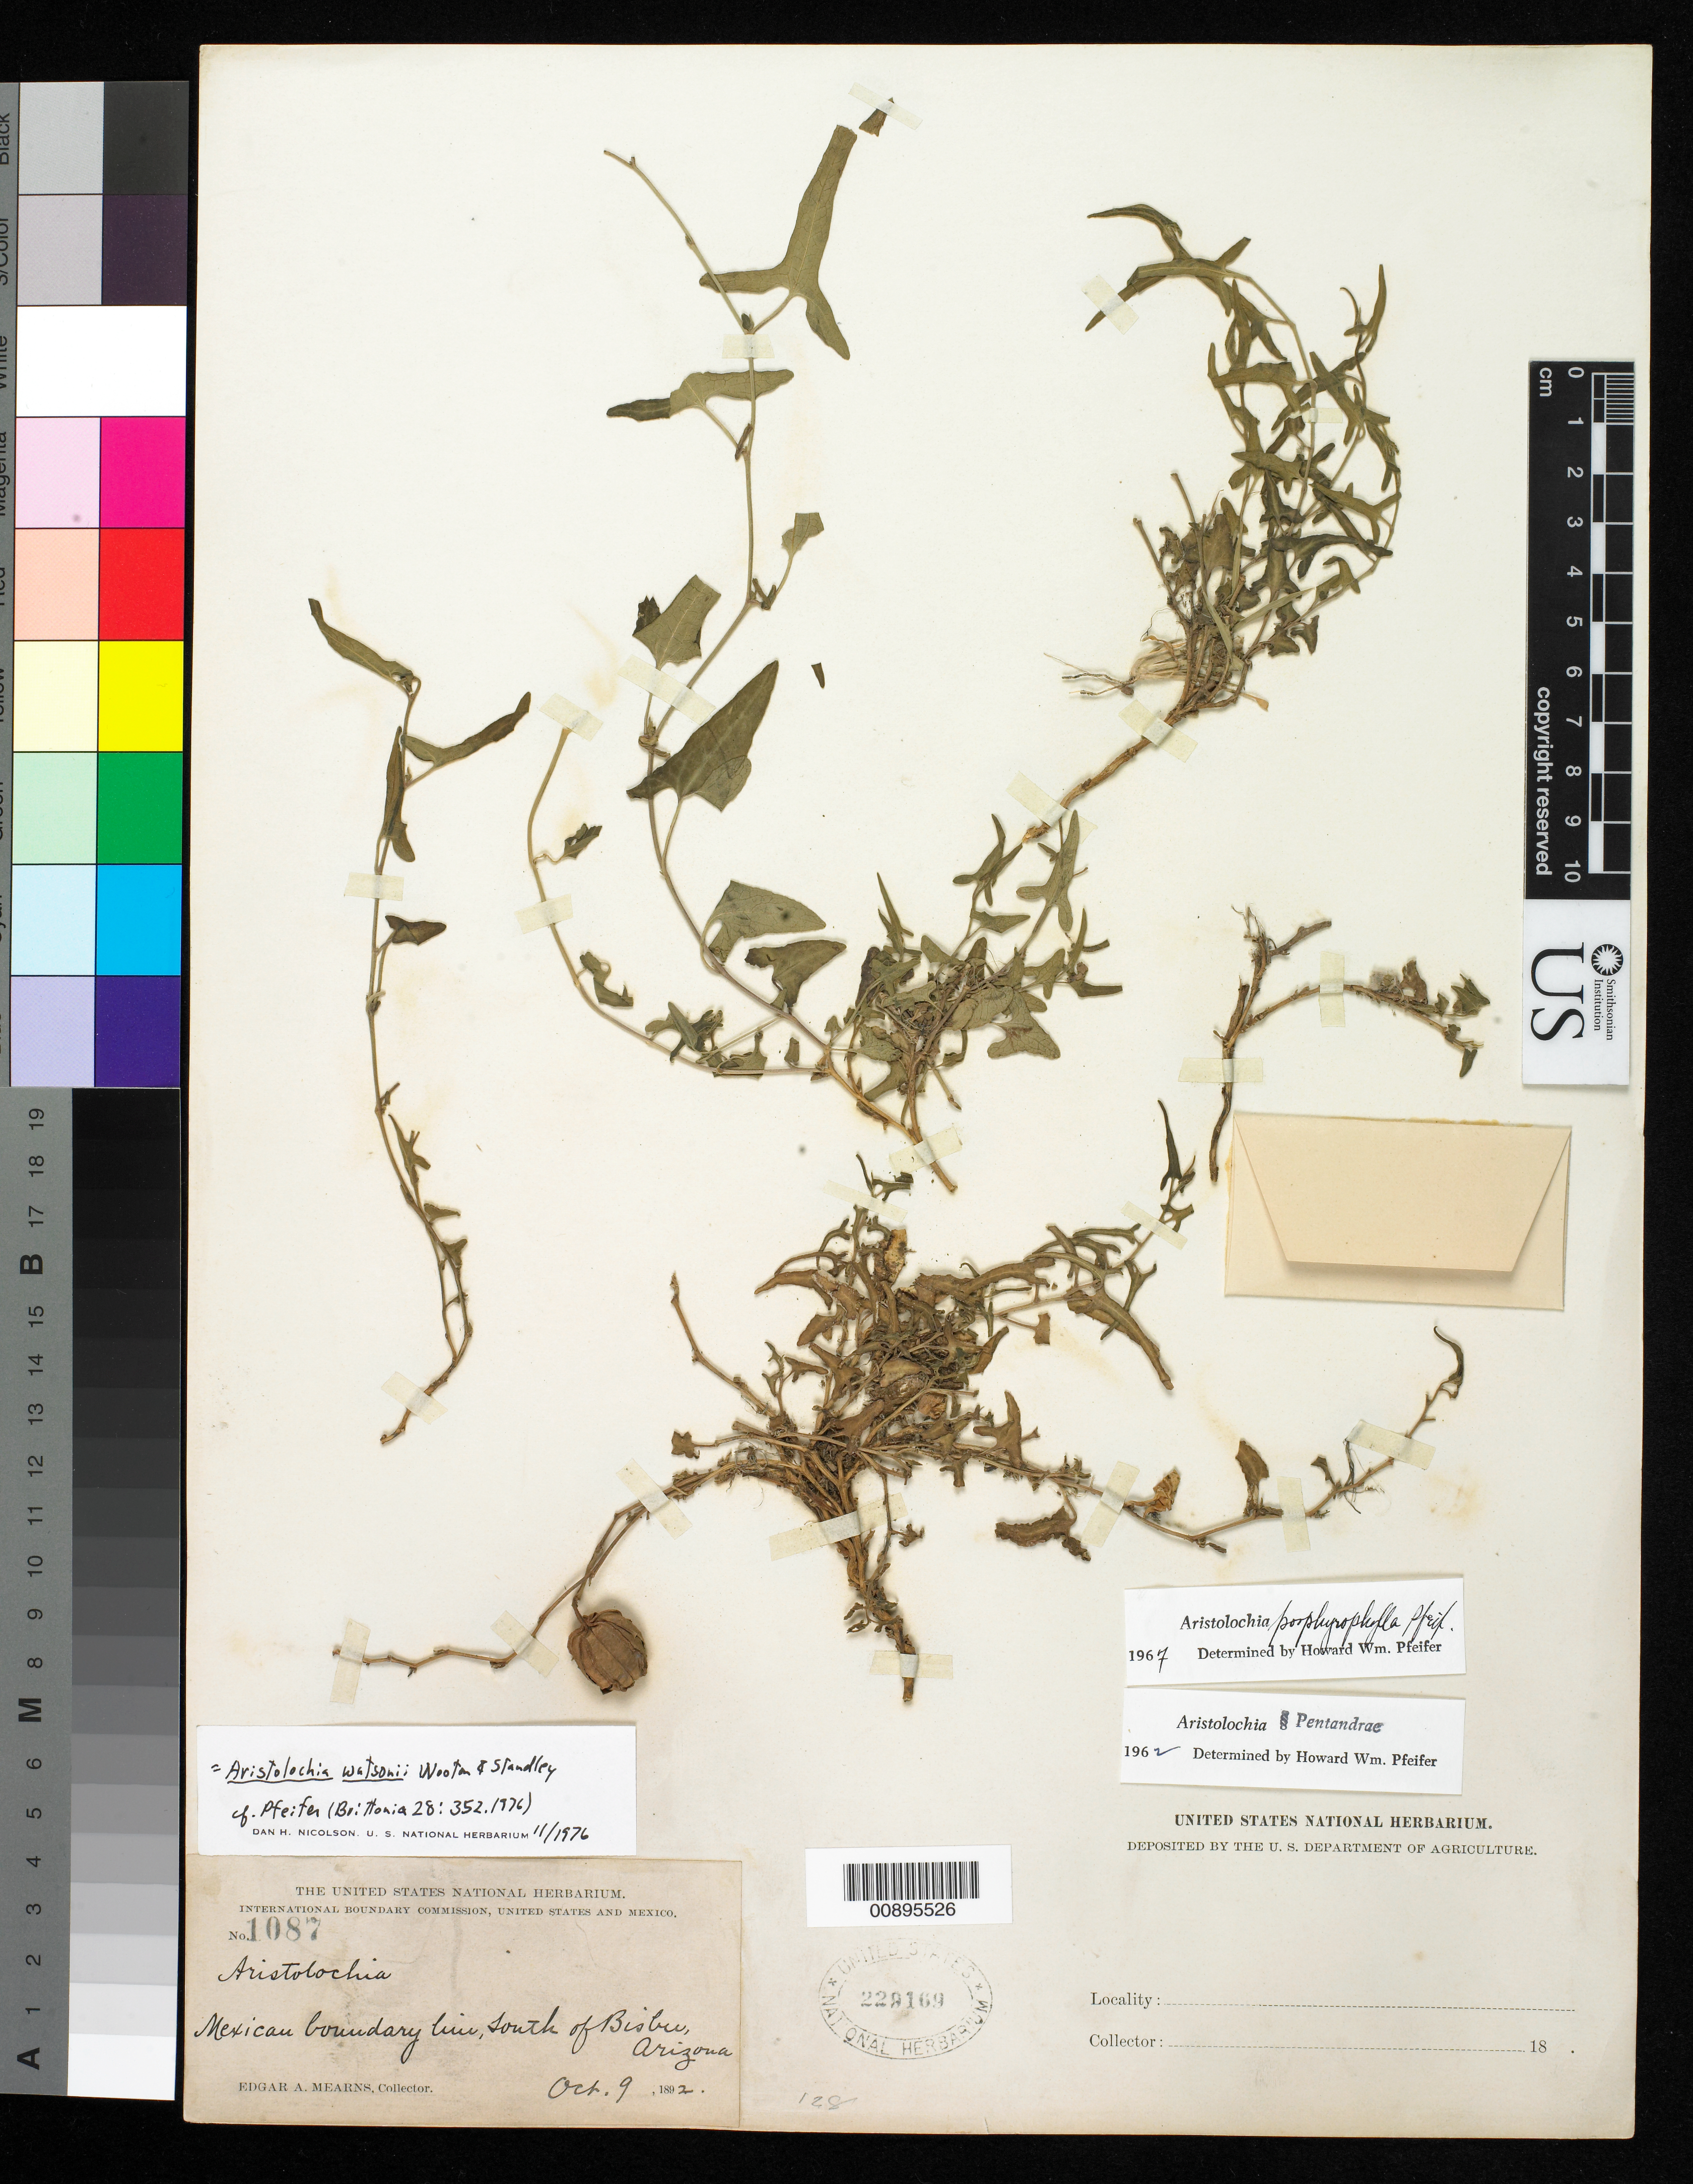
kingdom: Plantae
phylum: Tracheophyta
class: Magnoliopsida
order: Piperales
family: Aristolochiaceae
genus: Aristolochia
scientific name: Aristolochia watsonii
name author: Wooton & Standl.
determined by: Nicolson, Dan H.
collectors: E. A. Mearns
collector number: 1087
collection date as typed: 09 Oct 1892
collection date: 1892-10-09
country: United States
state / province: Arizona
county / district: Cochise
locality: Mexican Boundary Line, S of Bisbee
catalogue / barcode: US 229169